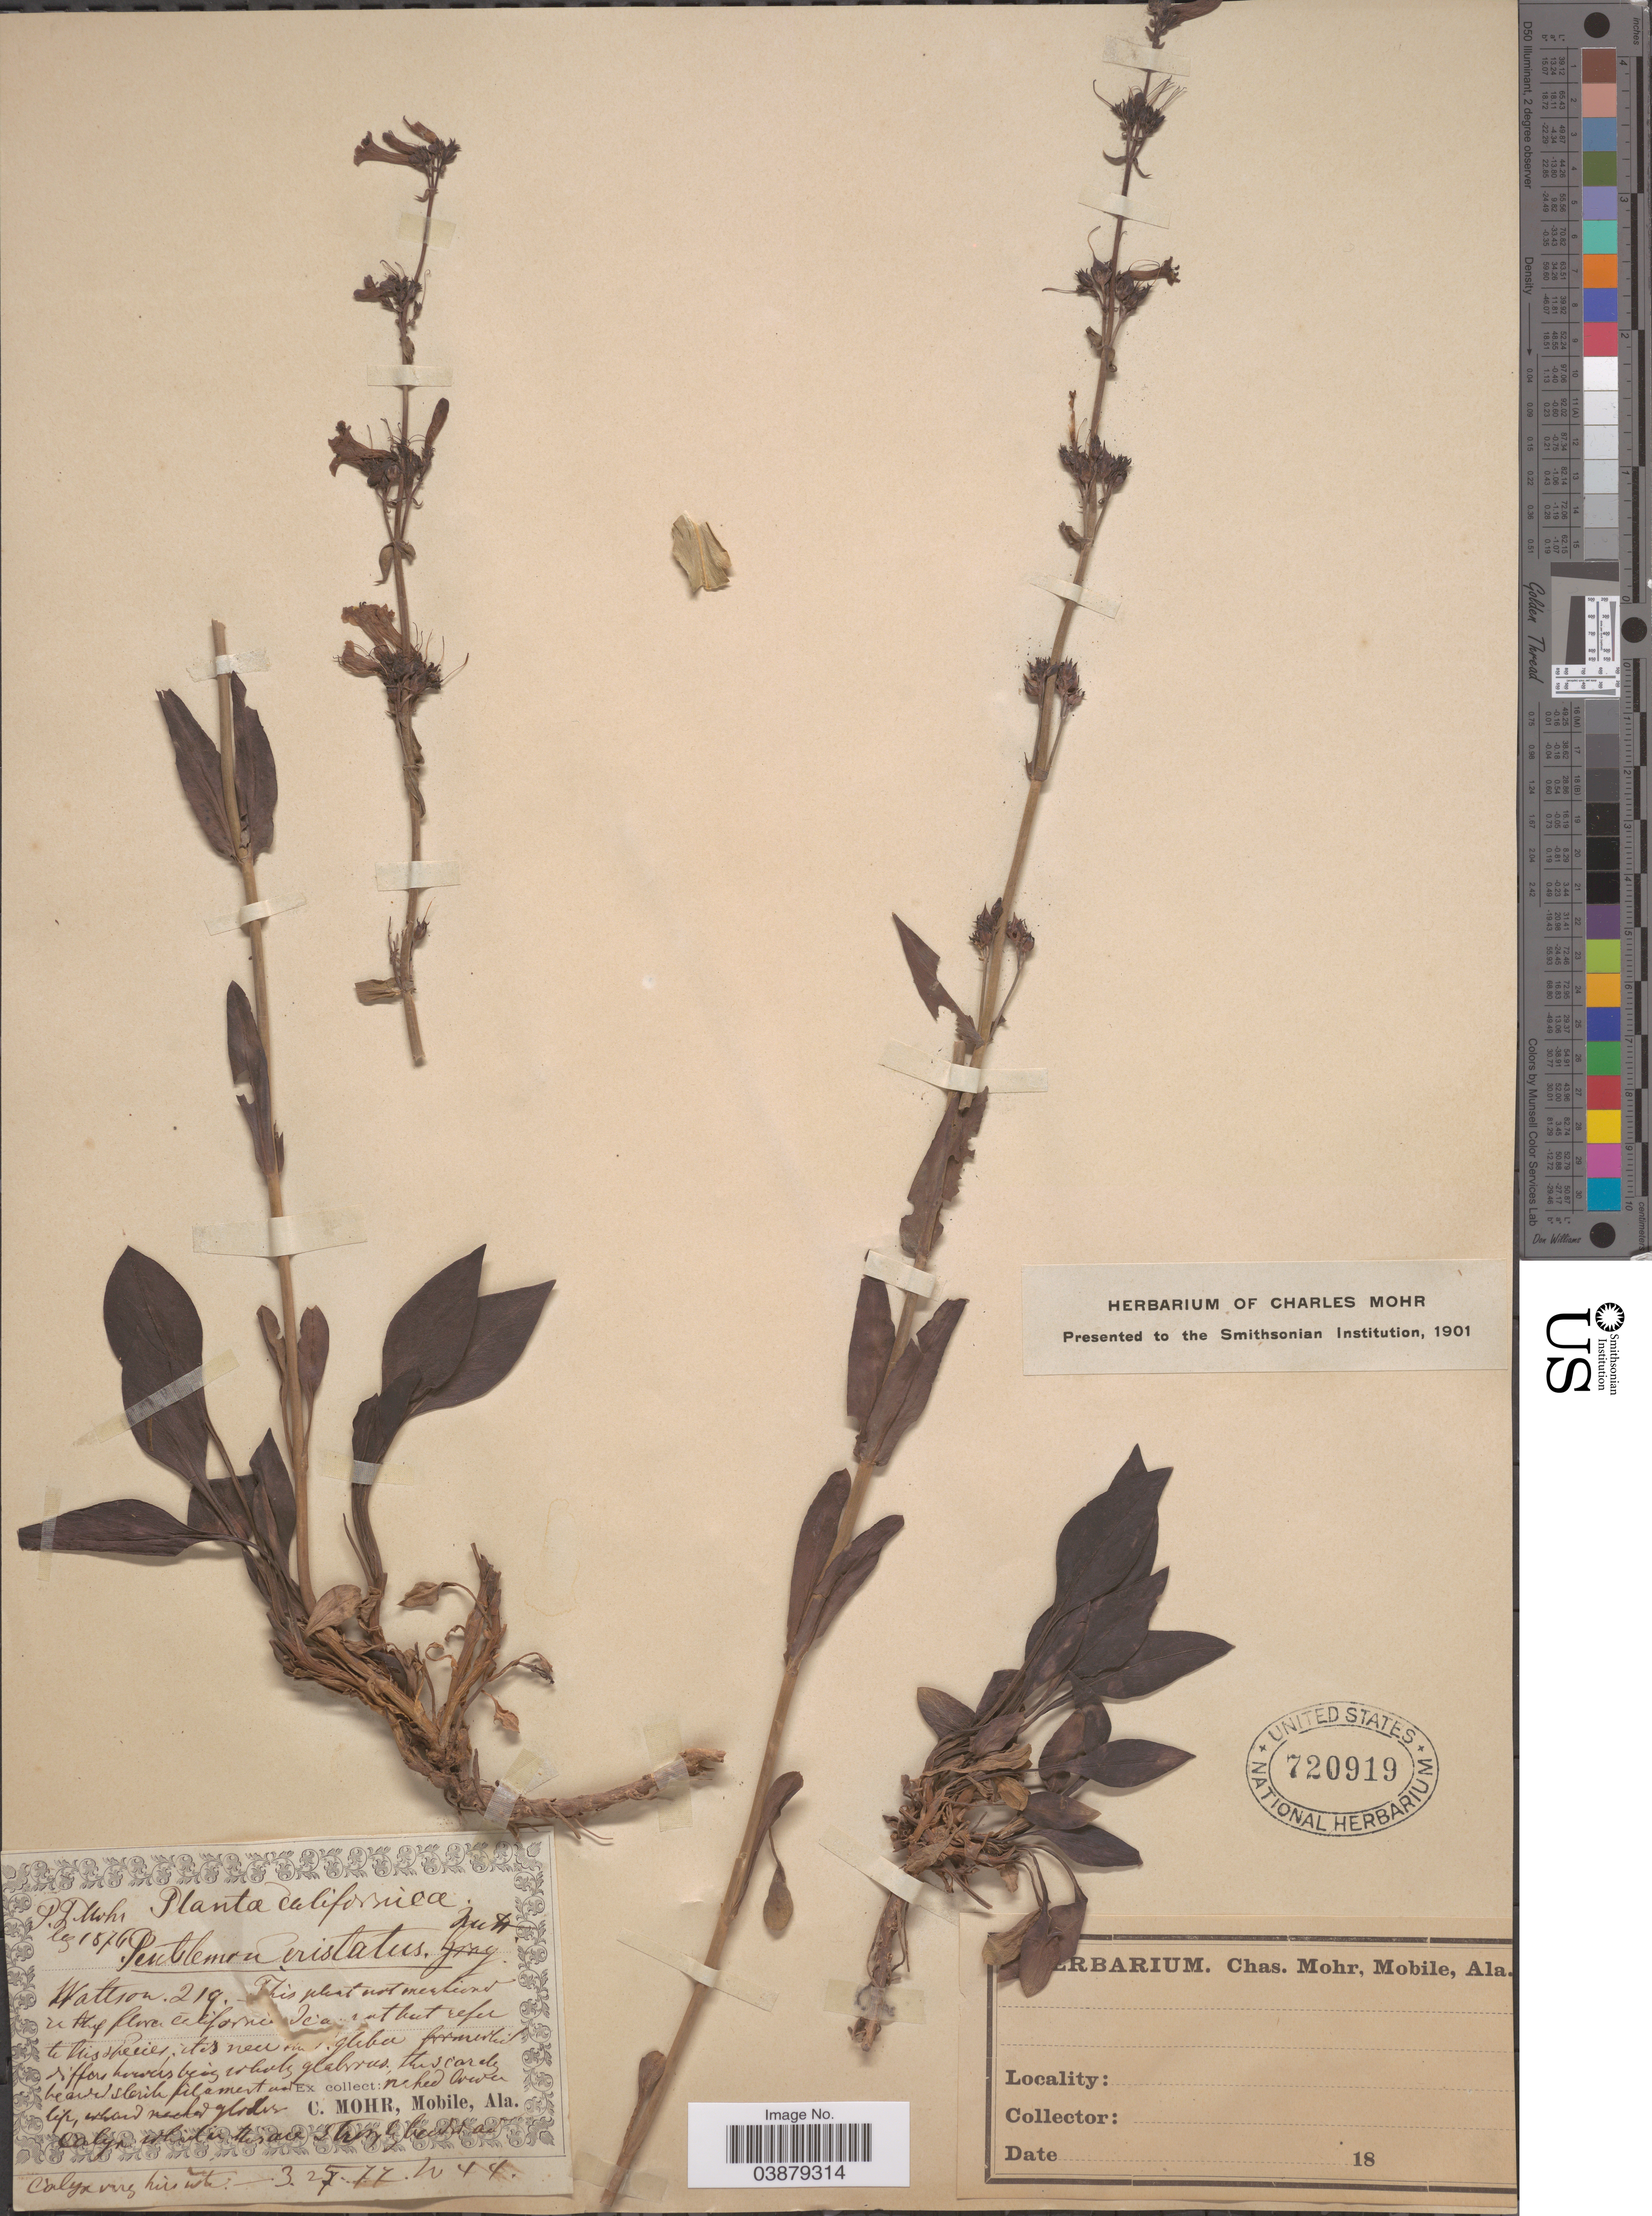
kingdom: Plantae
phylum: Tracheophyta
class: Magnoliopsida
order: Lamiales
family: Plantaginaceae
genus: Penstemon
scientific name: Penstemon sp.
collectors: C. T. Mohr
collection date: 1876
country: United States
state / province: California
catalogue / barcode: US 720919